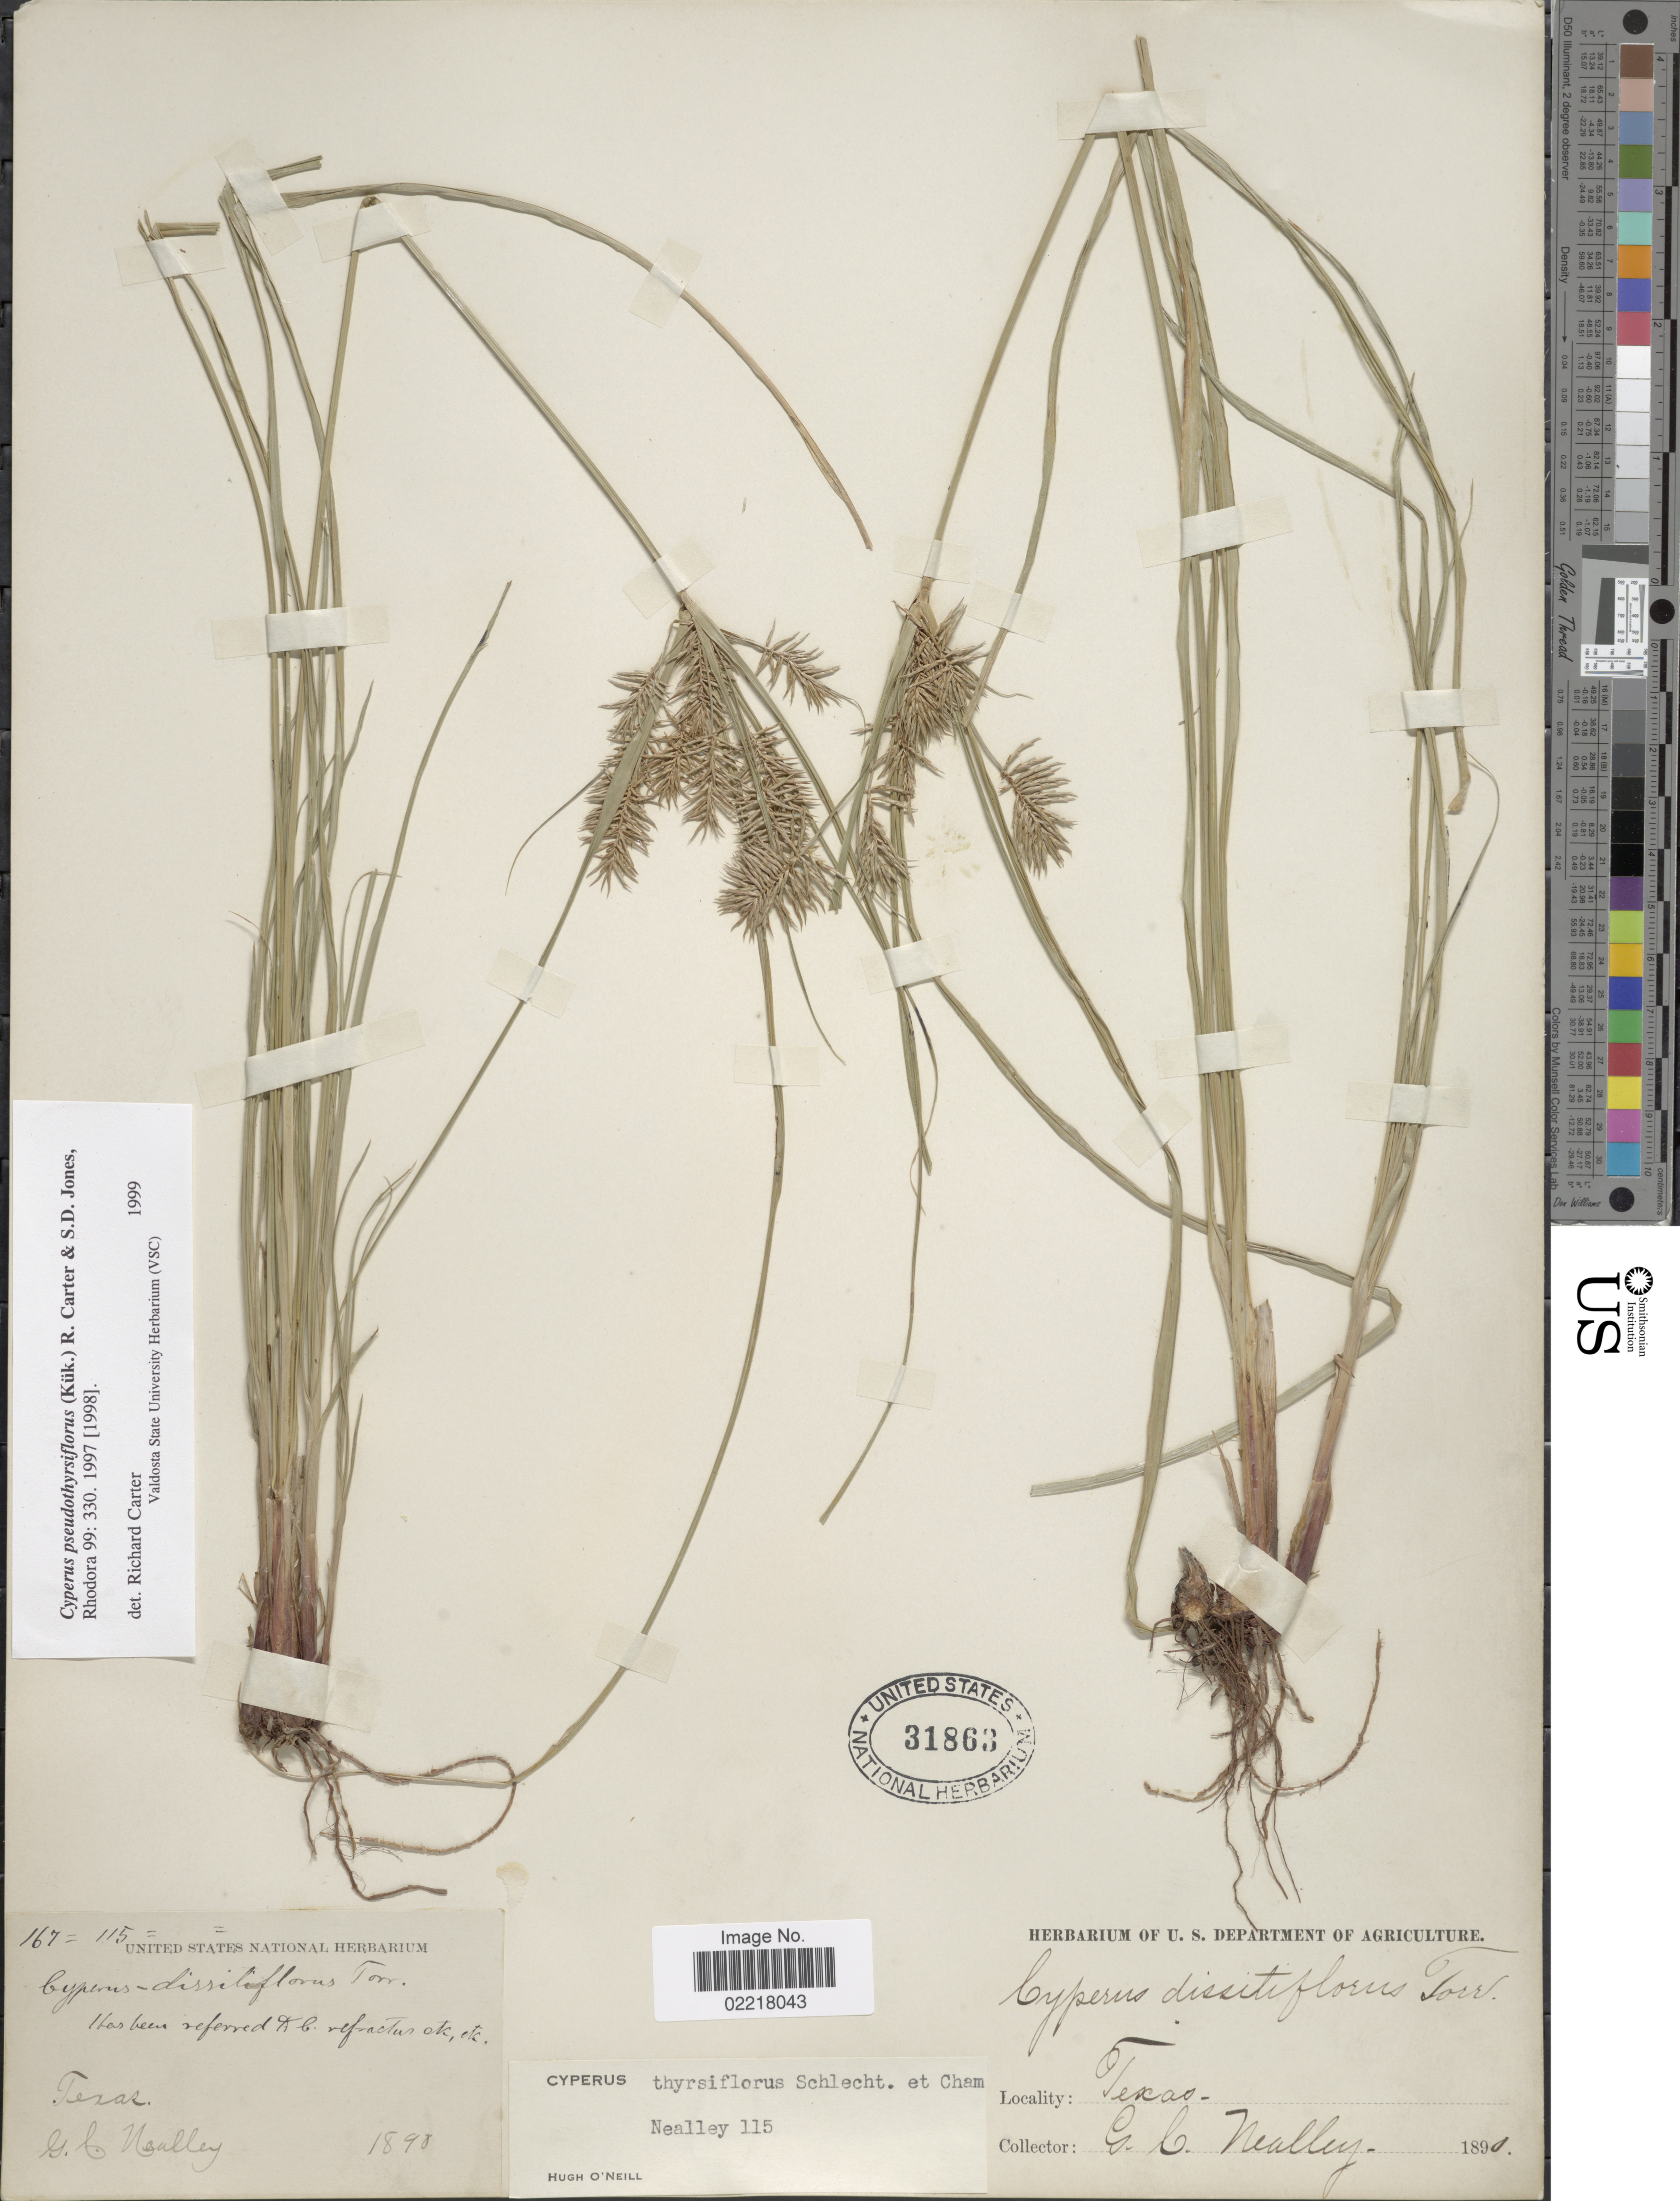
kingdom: Plantae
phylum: Tracheophyta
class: Liliopsida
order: Poales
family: Cyperaceae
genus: Cyperus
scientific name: Cyperus pseudothyrsiflorus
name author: (Kük.) R. Carter & S.D. Jones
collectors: G. C. Nealley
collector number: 167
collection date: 1890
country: United States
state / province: Texas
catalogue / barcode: US 31863